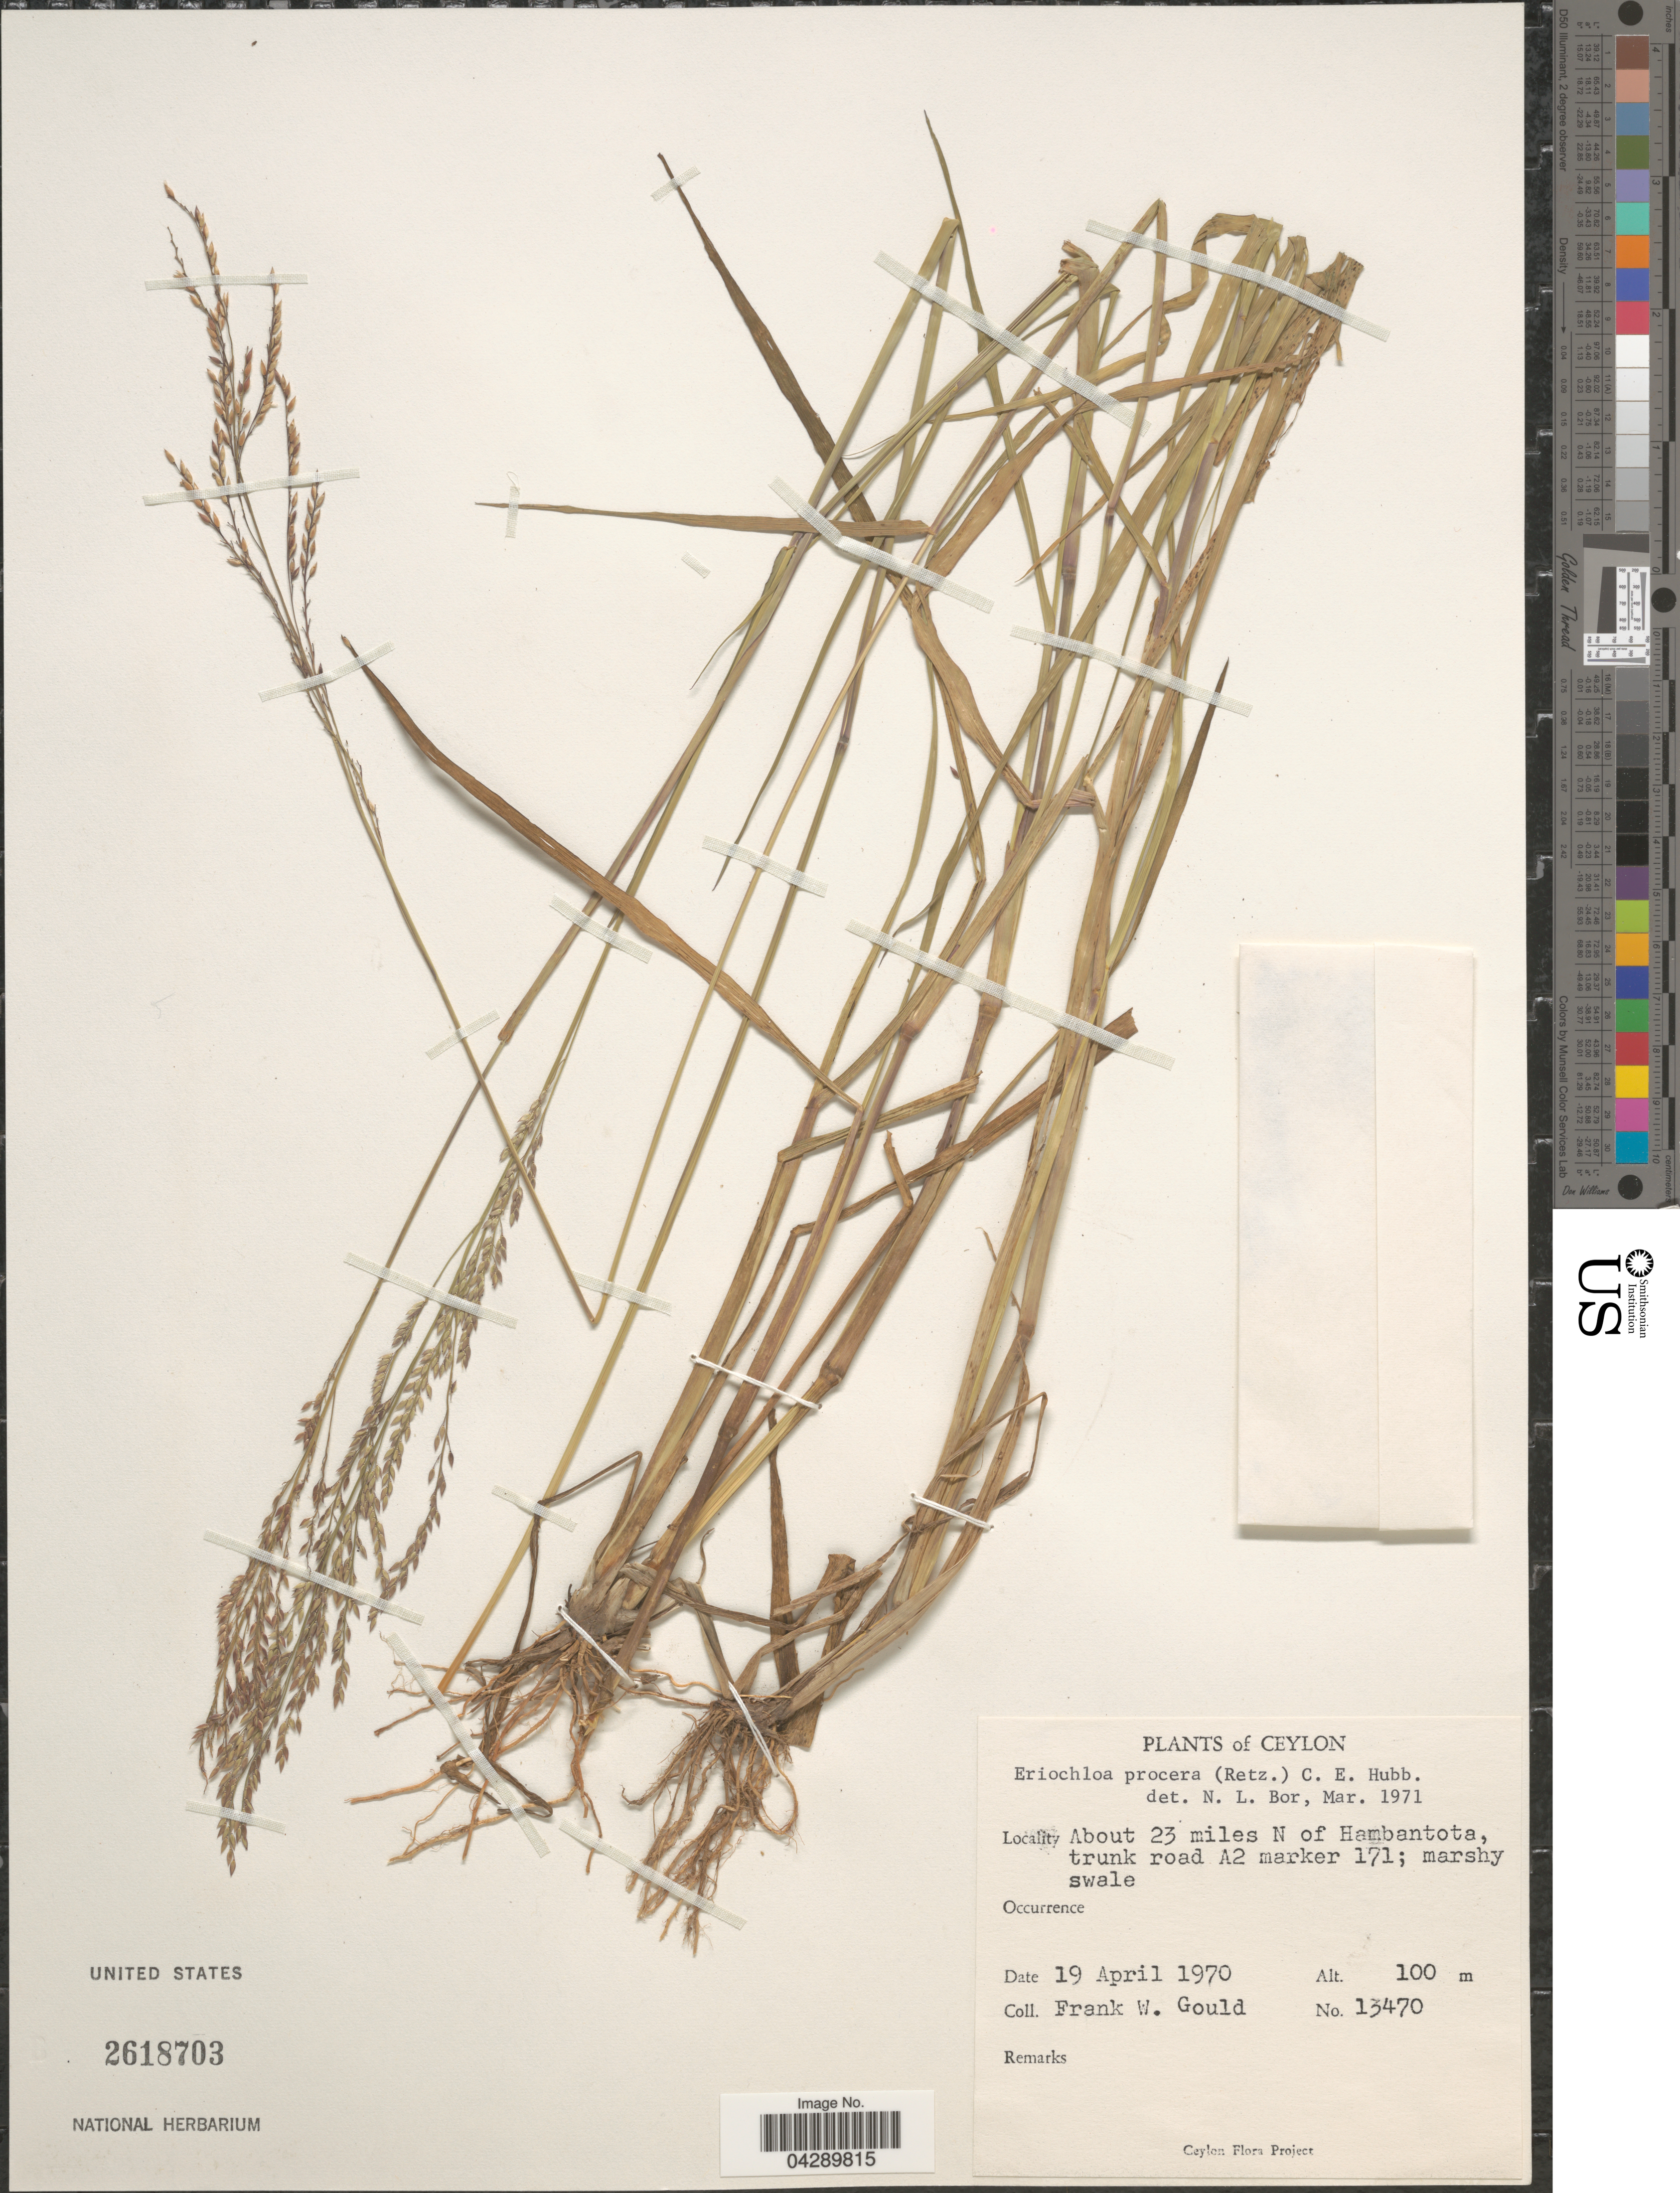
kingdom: Plantae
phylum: Tracheophyta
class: Liliopsida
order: Poales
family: Poaceae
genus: Eriochloa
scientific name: Eriochloa procera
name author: (Retz.) C.E. Hubb.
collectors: F. W. Gould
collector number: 13470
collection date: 1970-04-19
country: Sri Lanka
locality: Ceylon. About 23 miles N of Hambantota, trunk road A2 marker 171; marshy swale.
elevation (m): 100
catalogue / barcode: US 2618703